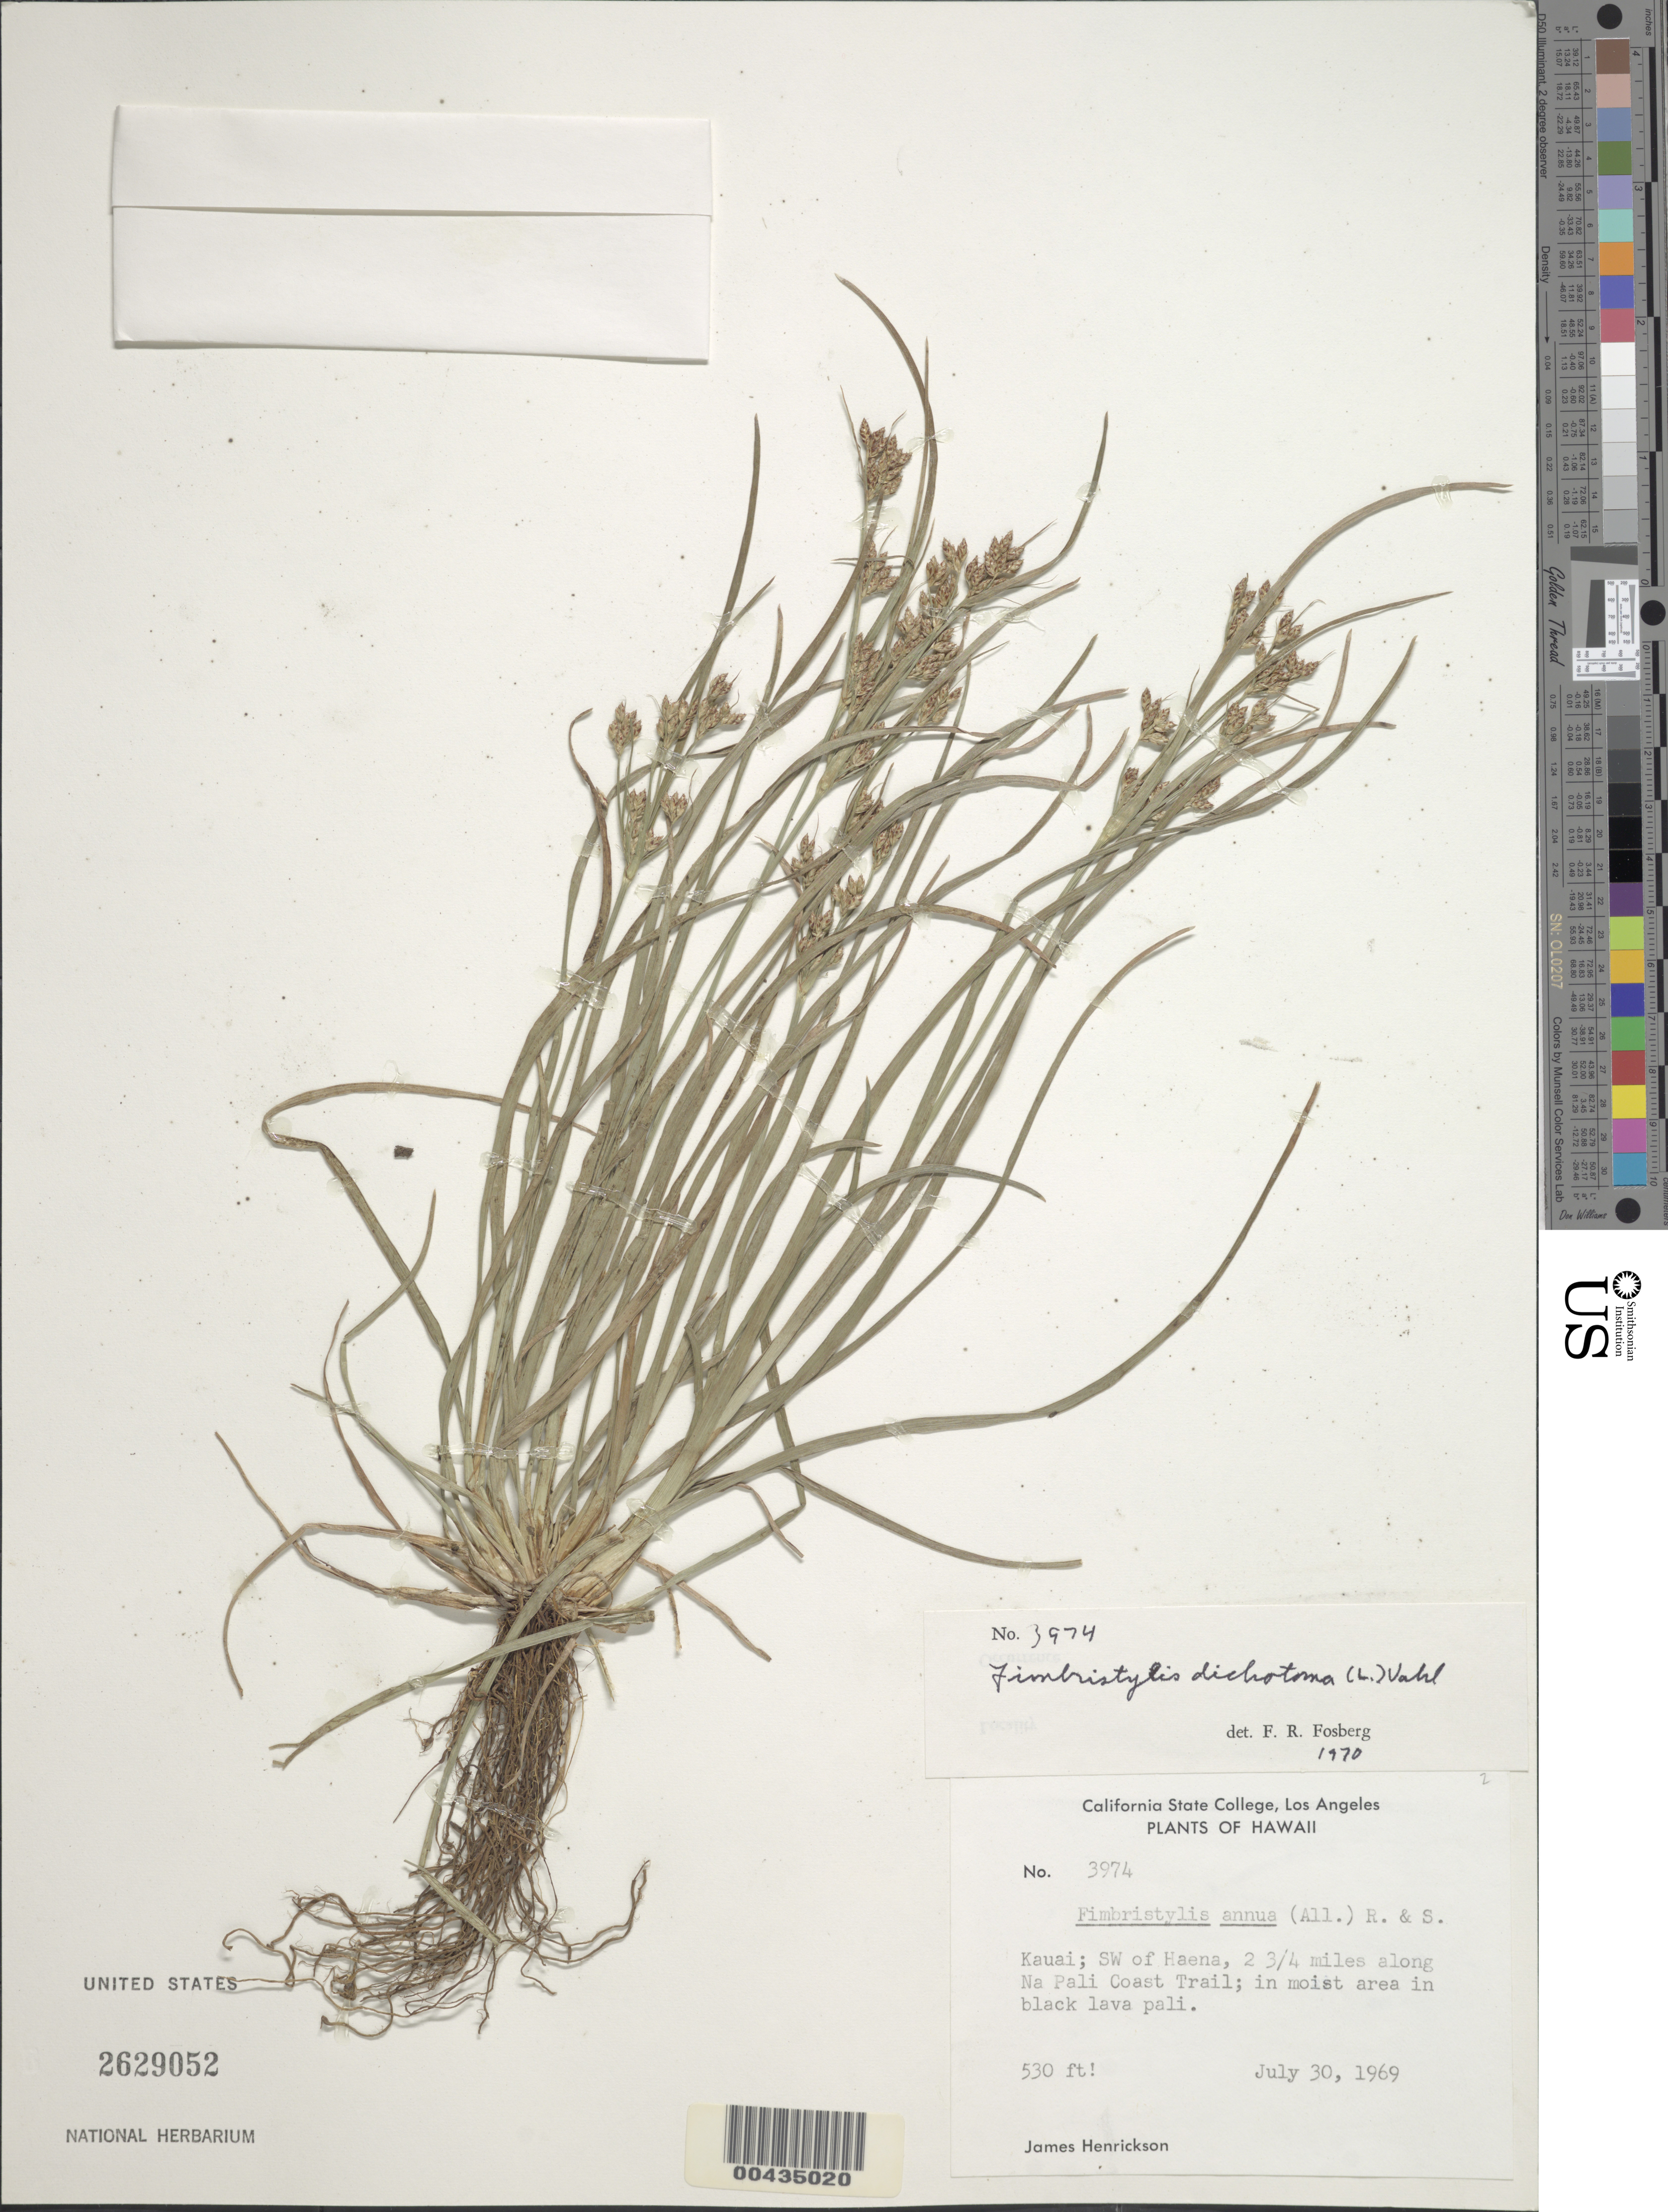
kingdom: Plantae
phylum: Tracheophyta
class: Liliopsida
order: Poales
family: Cyperaceae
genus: Fimbristylis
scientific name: Fimbristylis dichotoma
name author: (L.) Vahl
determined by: Fosberg, F. R.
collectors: J. S. Henrickson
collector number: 3974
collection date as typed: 30 Jul 1969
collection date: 1969-07-30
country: United States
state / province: Hawaii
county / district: Kauai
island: Kaua'i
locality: SW of Haena, 2 3/4 mi along Na Pali Coast Trail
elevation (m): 162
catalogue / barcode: US 2629052